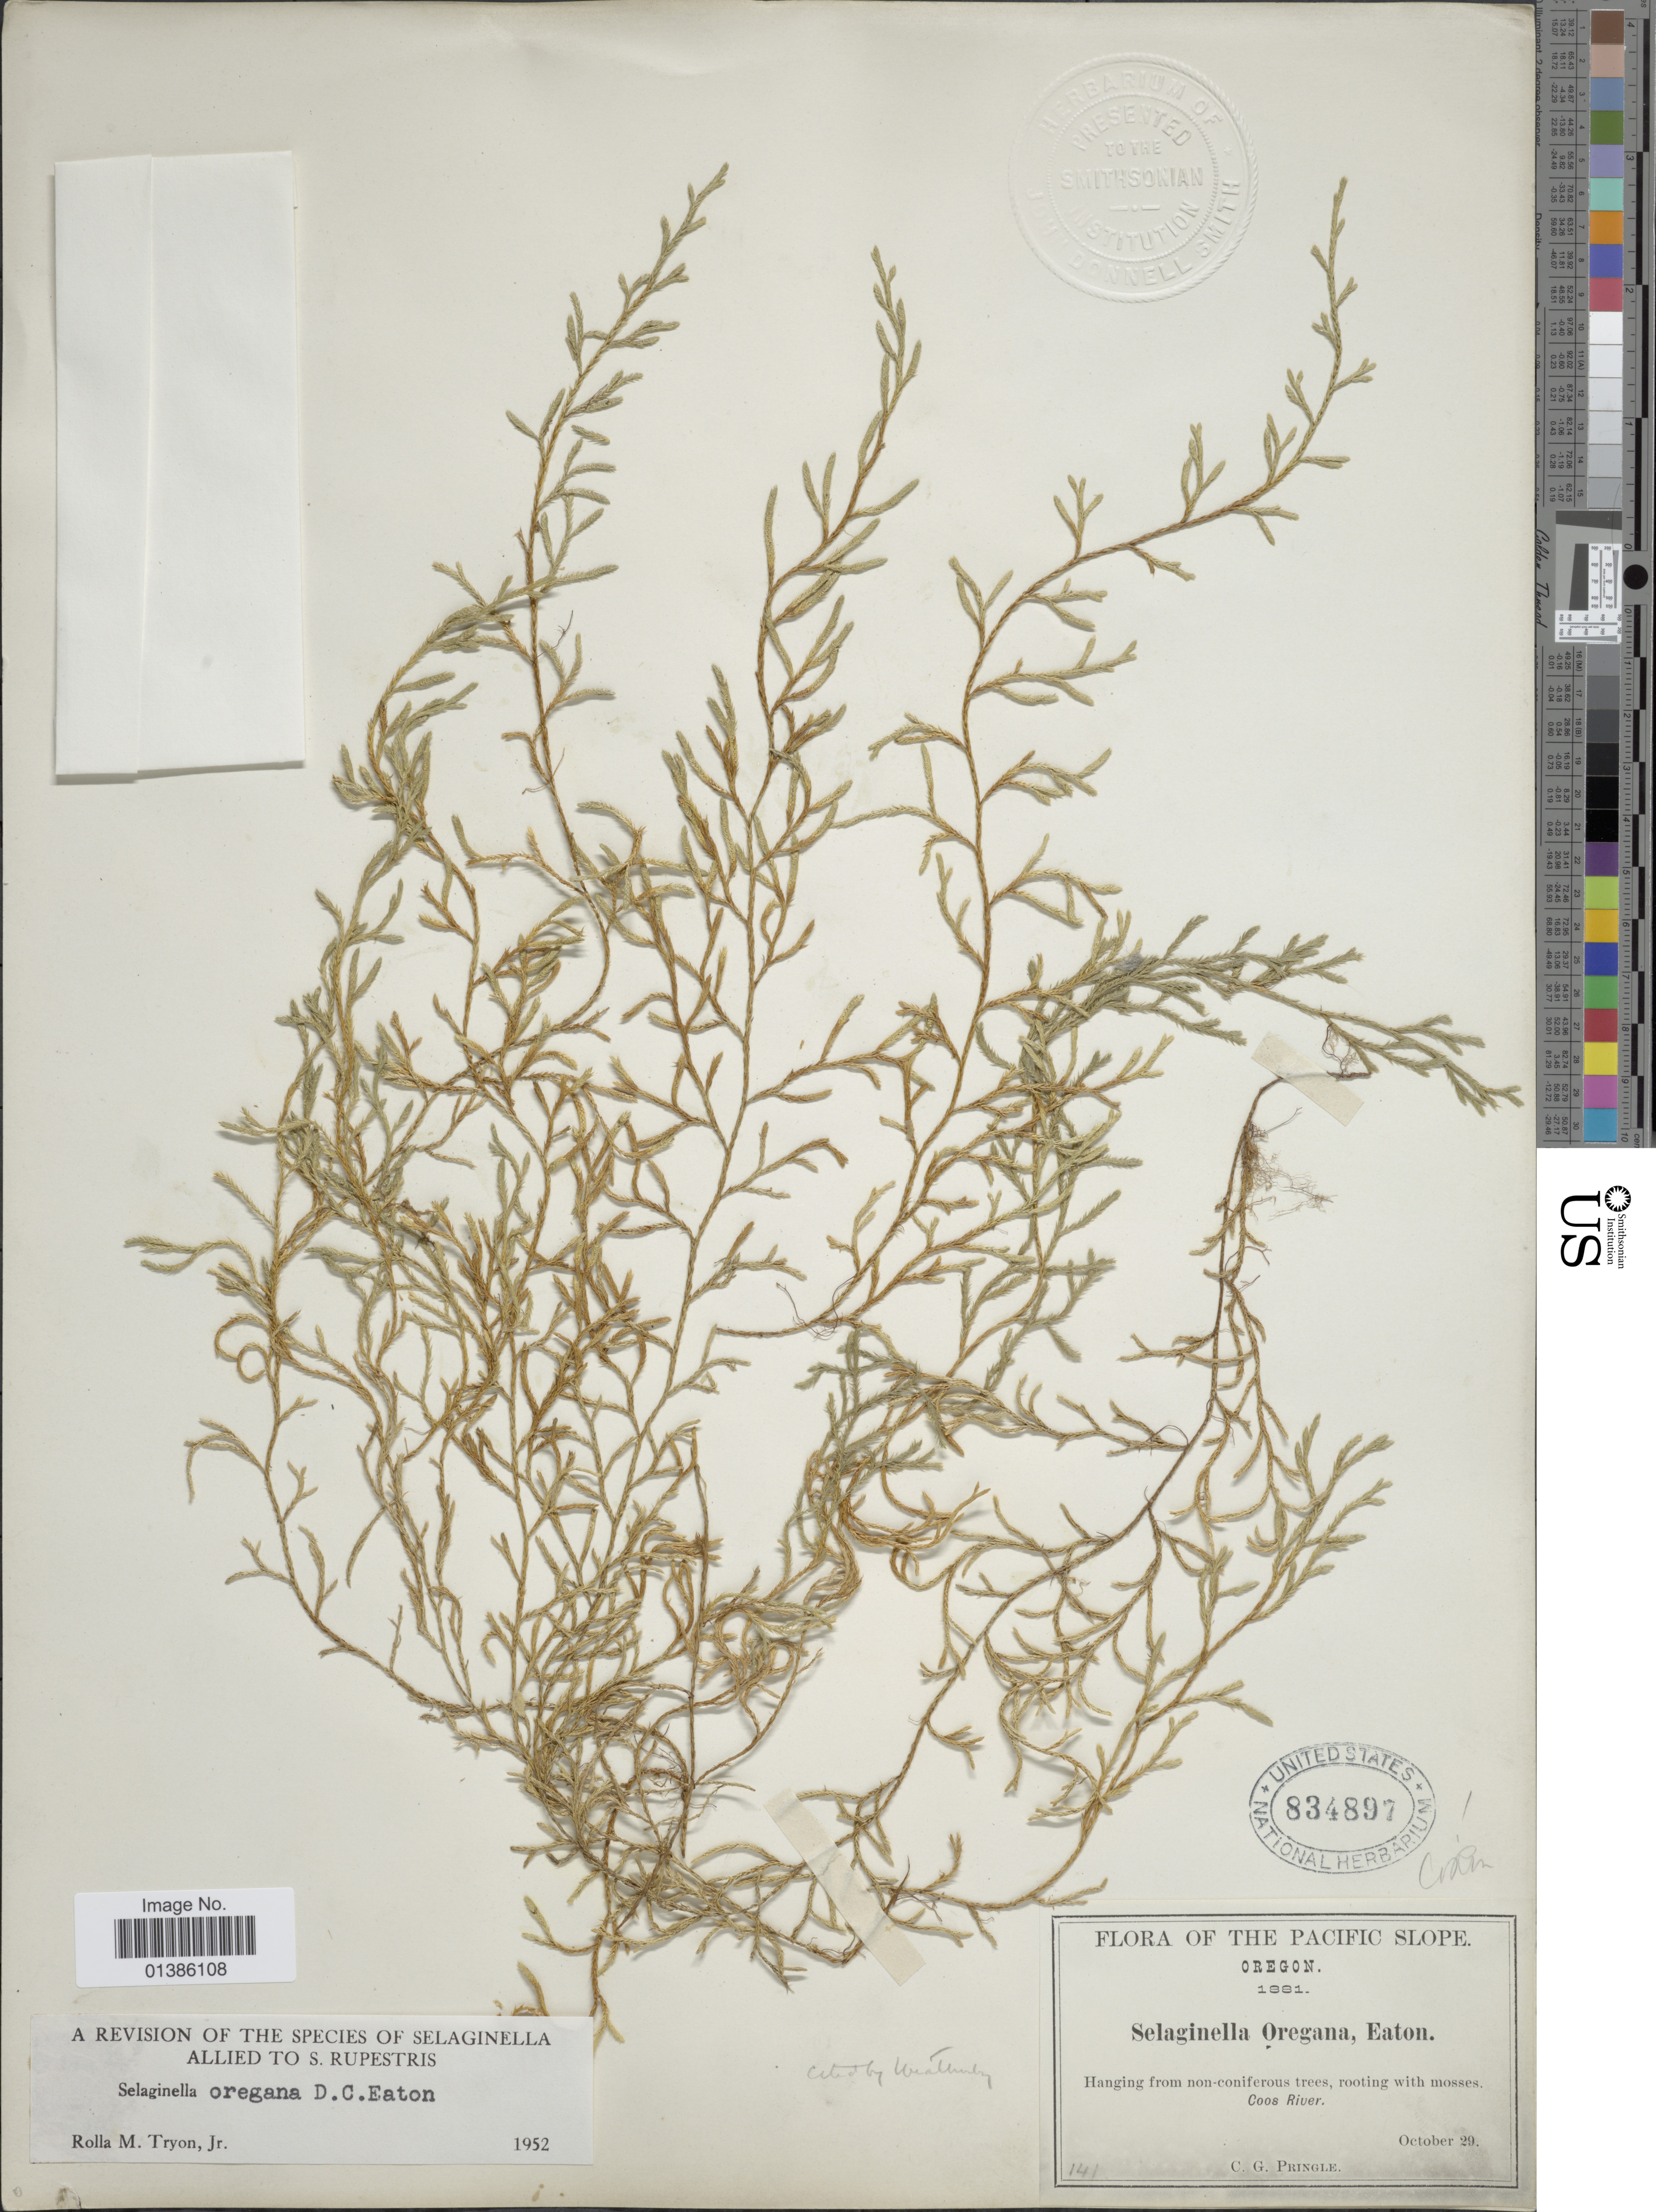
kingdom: Plantae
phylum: Tracheophyta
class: Lycopodiopsida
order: Selaginellales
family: Selaginellaceae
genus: Selaginella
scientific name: Selaginella oregana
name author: D.C. Eaton ex S. Watson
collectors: C. G. Pringle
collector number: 141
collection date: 1881-10-29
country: United States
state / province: Oregon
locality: Coos River.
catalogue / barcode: US 834897